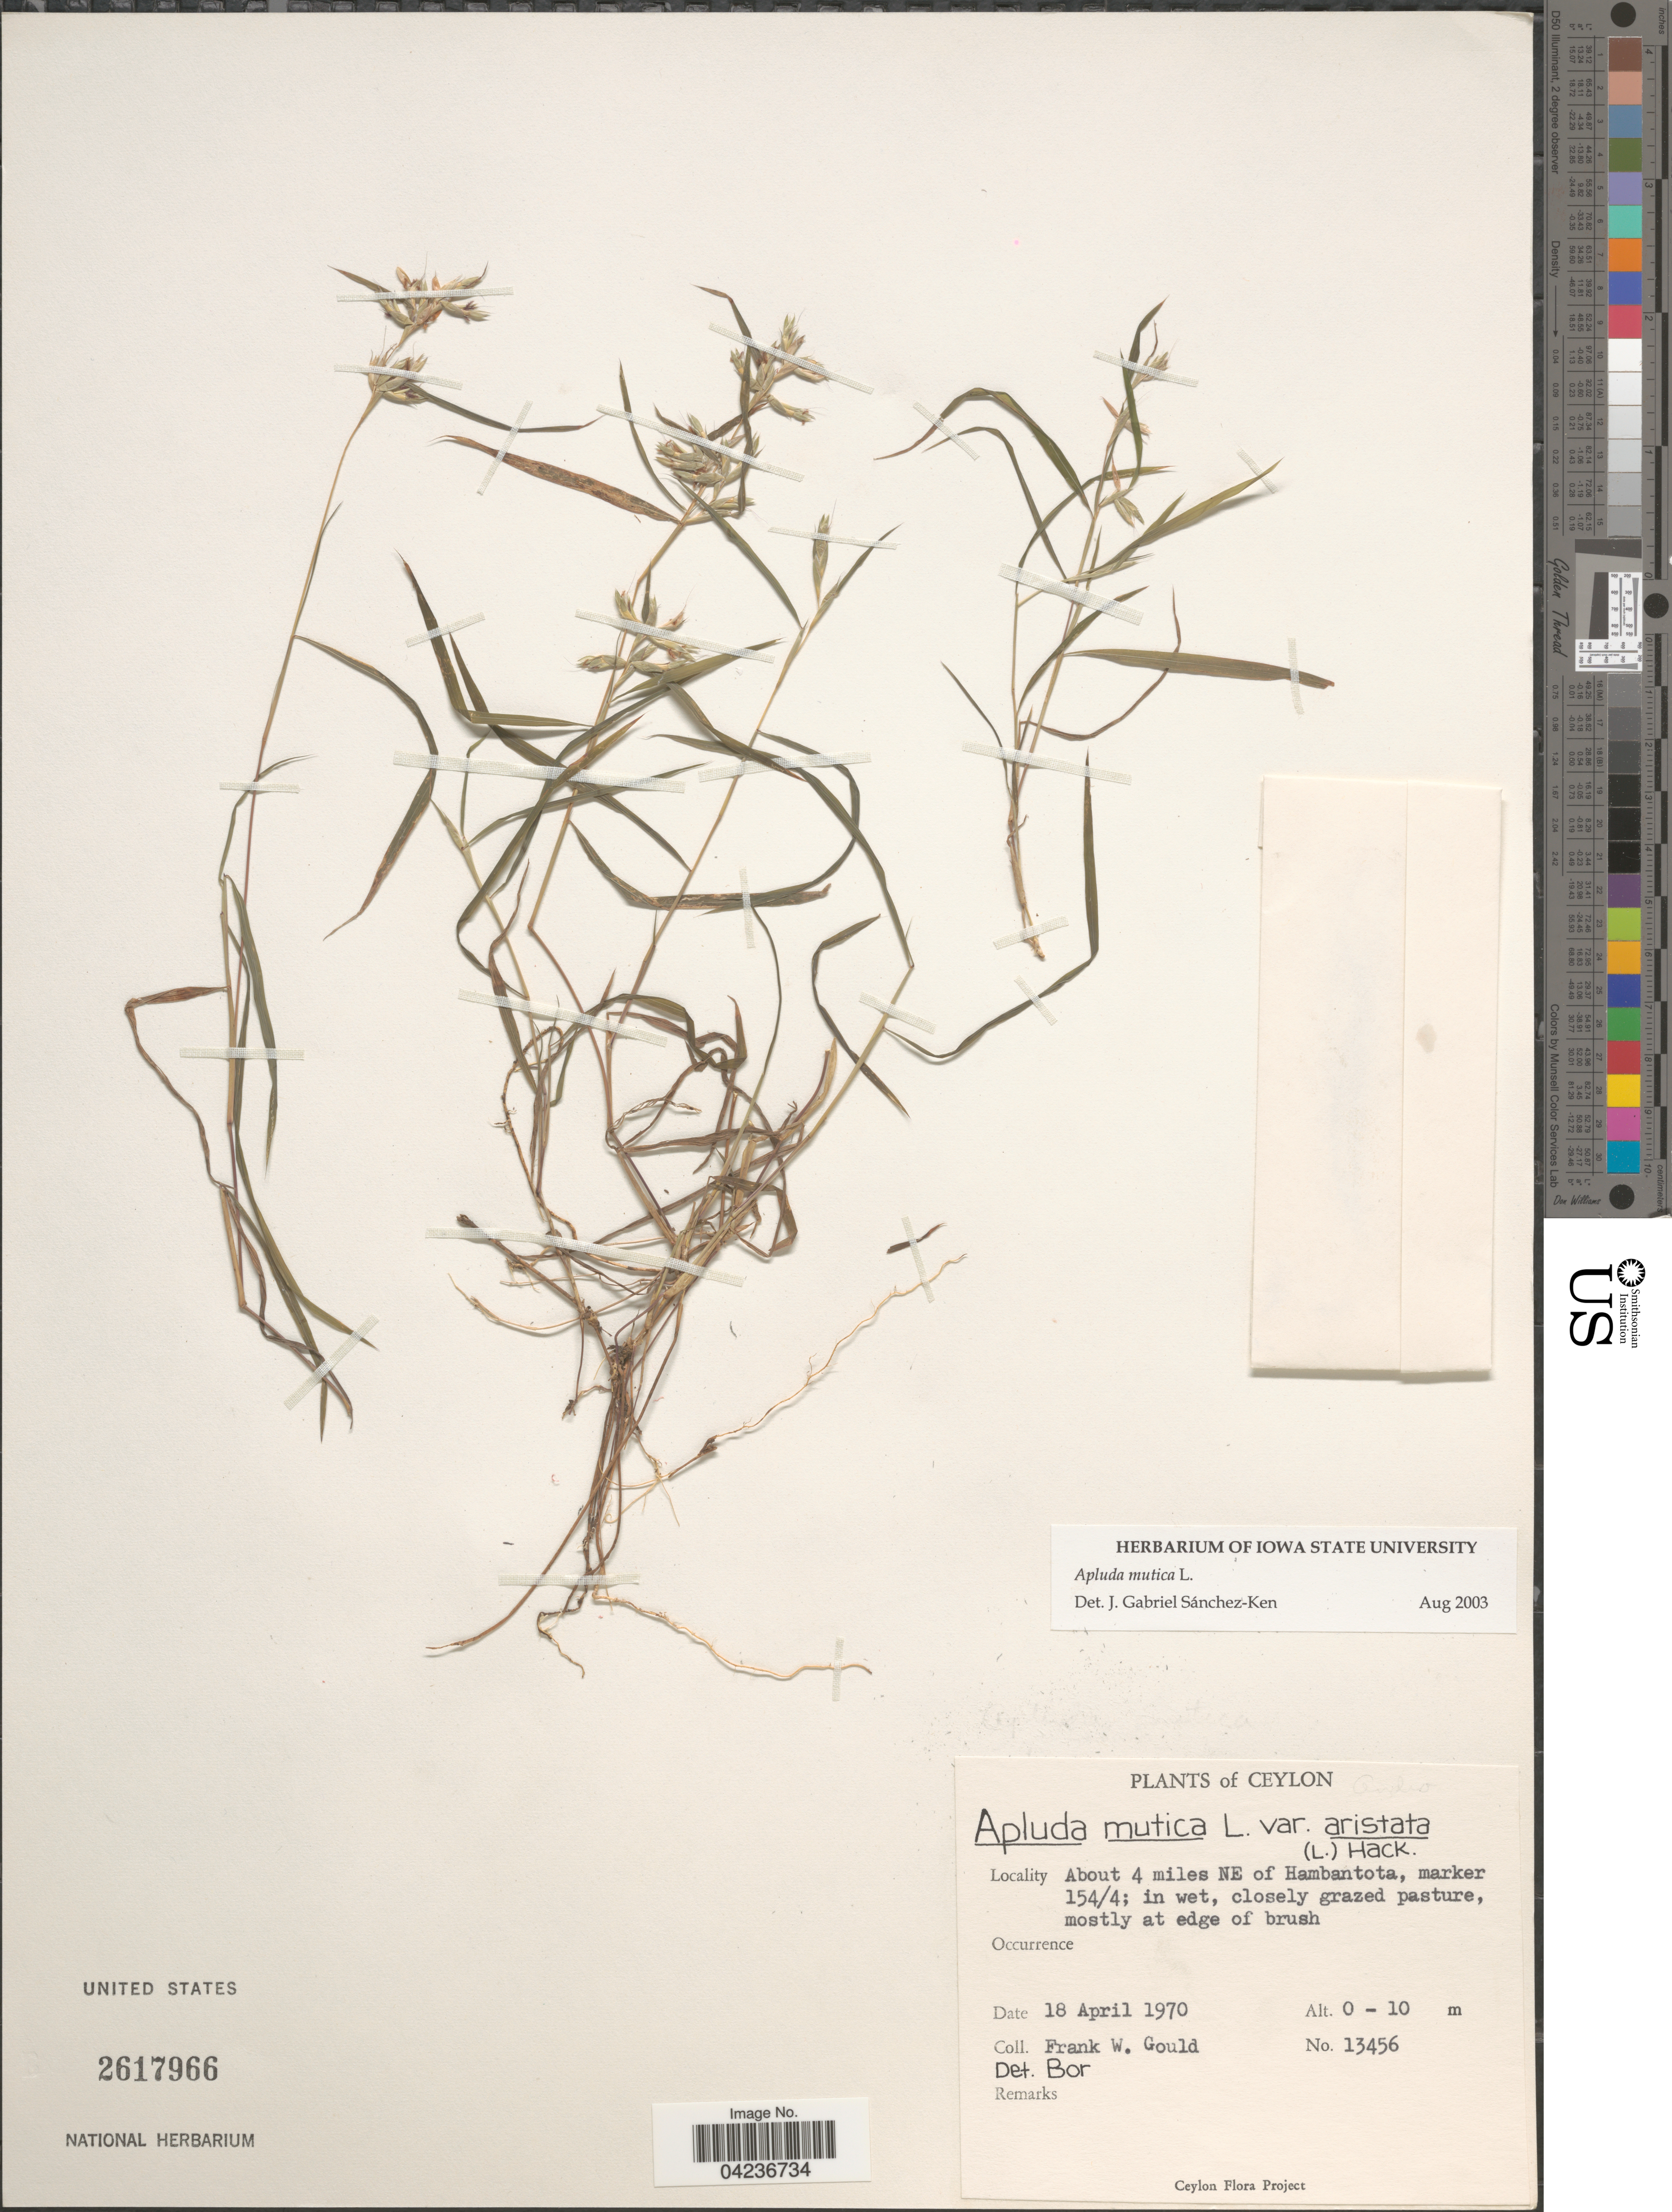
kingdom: Plantae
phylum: Tracheophyta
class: Liliopsida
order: Poales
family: Poaceae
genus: Apluda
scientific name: Apluda mutica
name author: L.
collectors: F. W. Gould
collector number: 13456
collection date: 1970-04-18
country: Sri Lanka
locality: Ceylon. About 4 miles NE of Hambantota, marker 154/4.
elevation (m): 0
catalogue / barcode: US 2617966